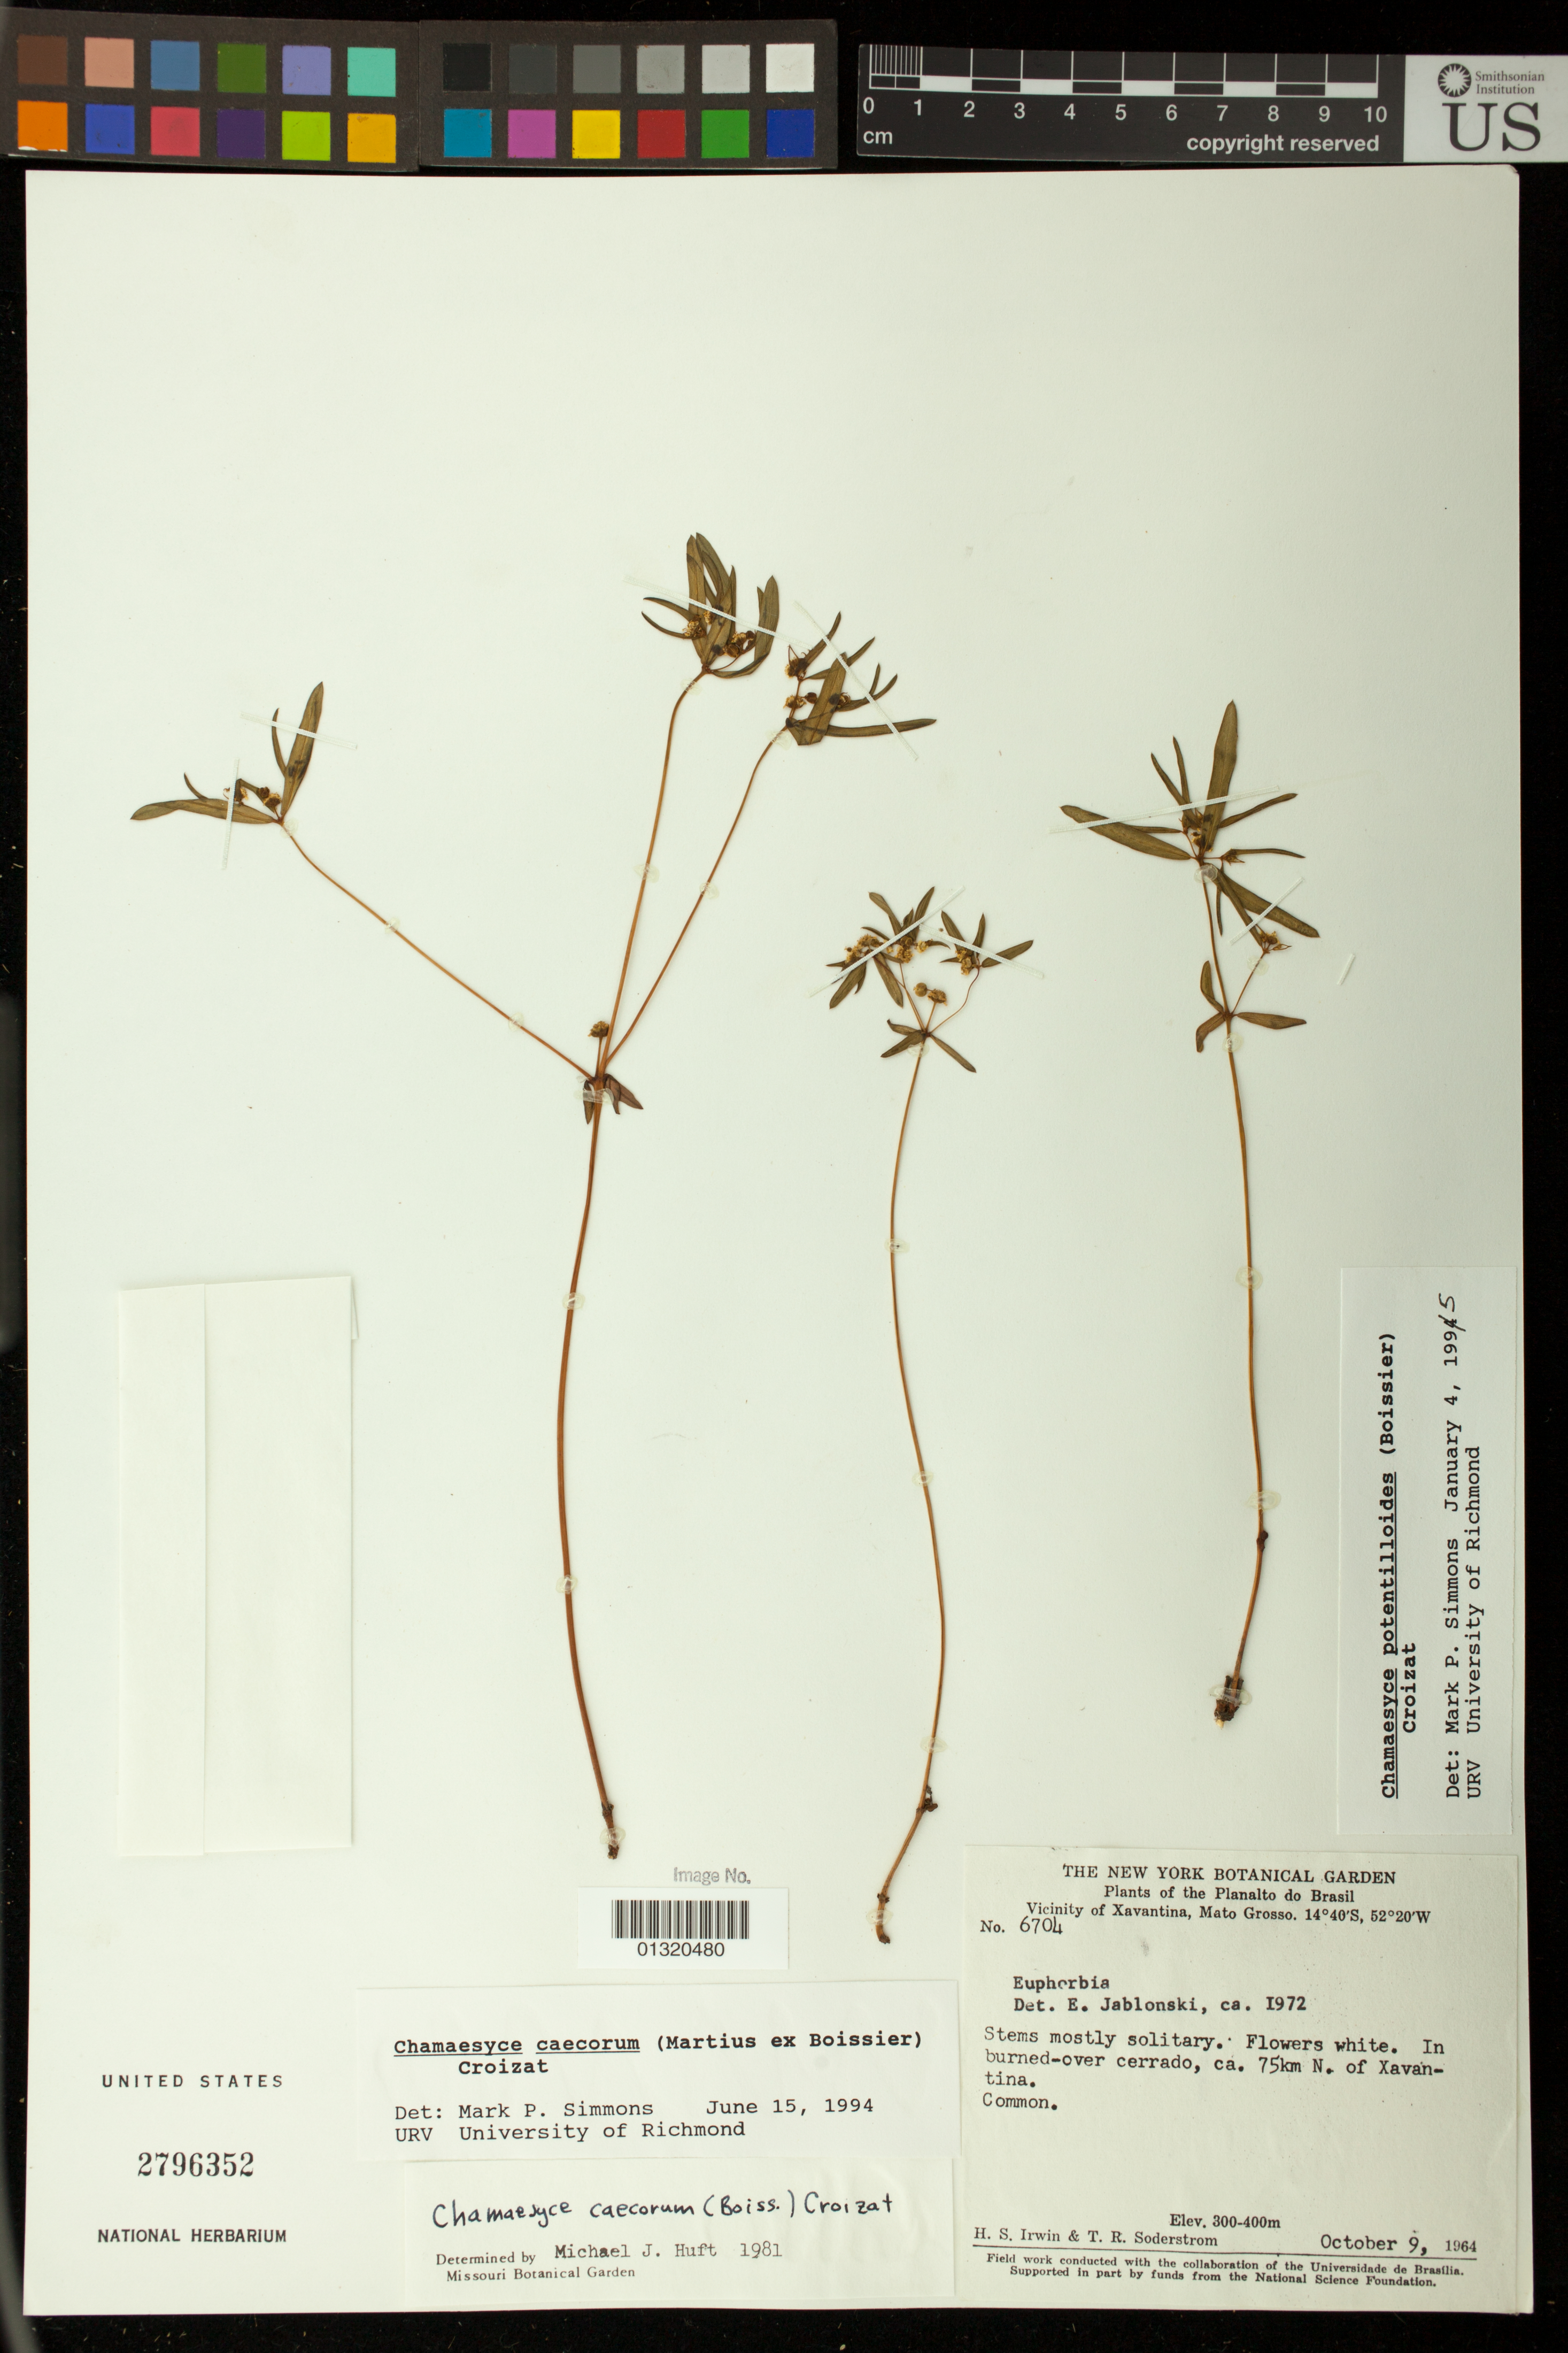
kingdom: Plantae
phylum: Tracheophyta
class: Magnoliopsida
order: Malpighiales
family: Euphorbiaceae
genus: Euphorbia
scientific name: Euphorbia potentilloides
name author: Boiss.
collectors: H. Irwin & T. R. Soderstrom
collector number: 6704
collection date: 1964-10-09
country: Brazil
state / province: Mato Grosso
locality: Vacinity of Xavantina; ca. 75km N. of Xavantina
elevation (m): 300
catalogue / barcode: US 2796352